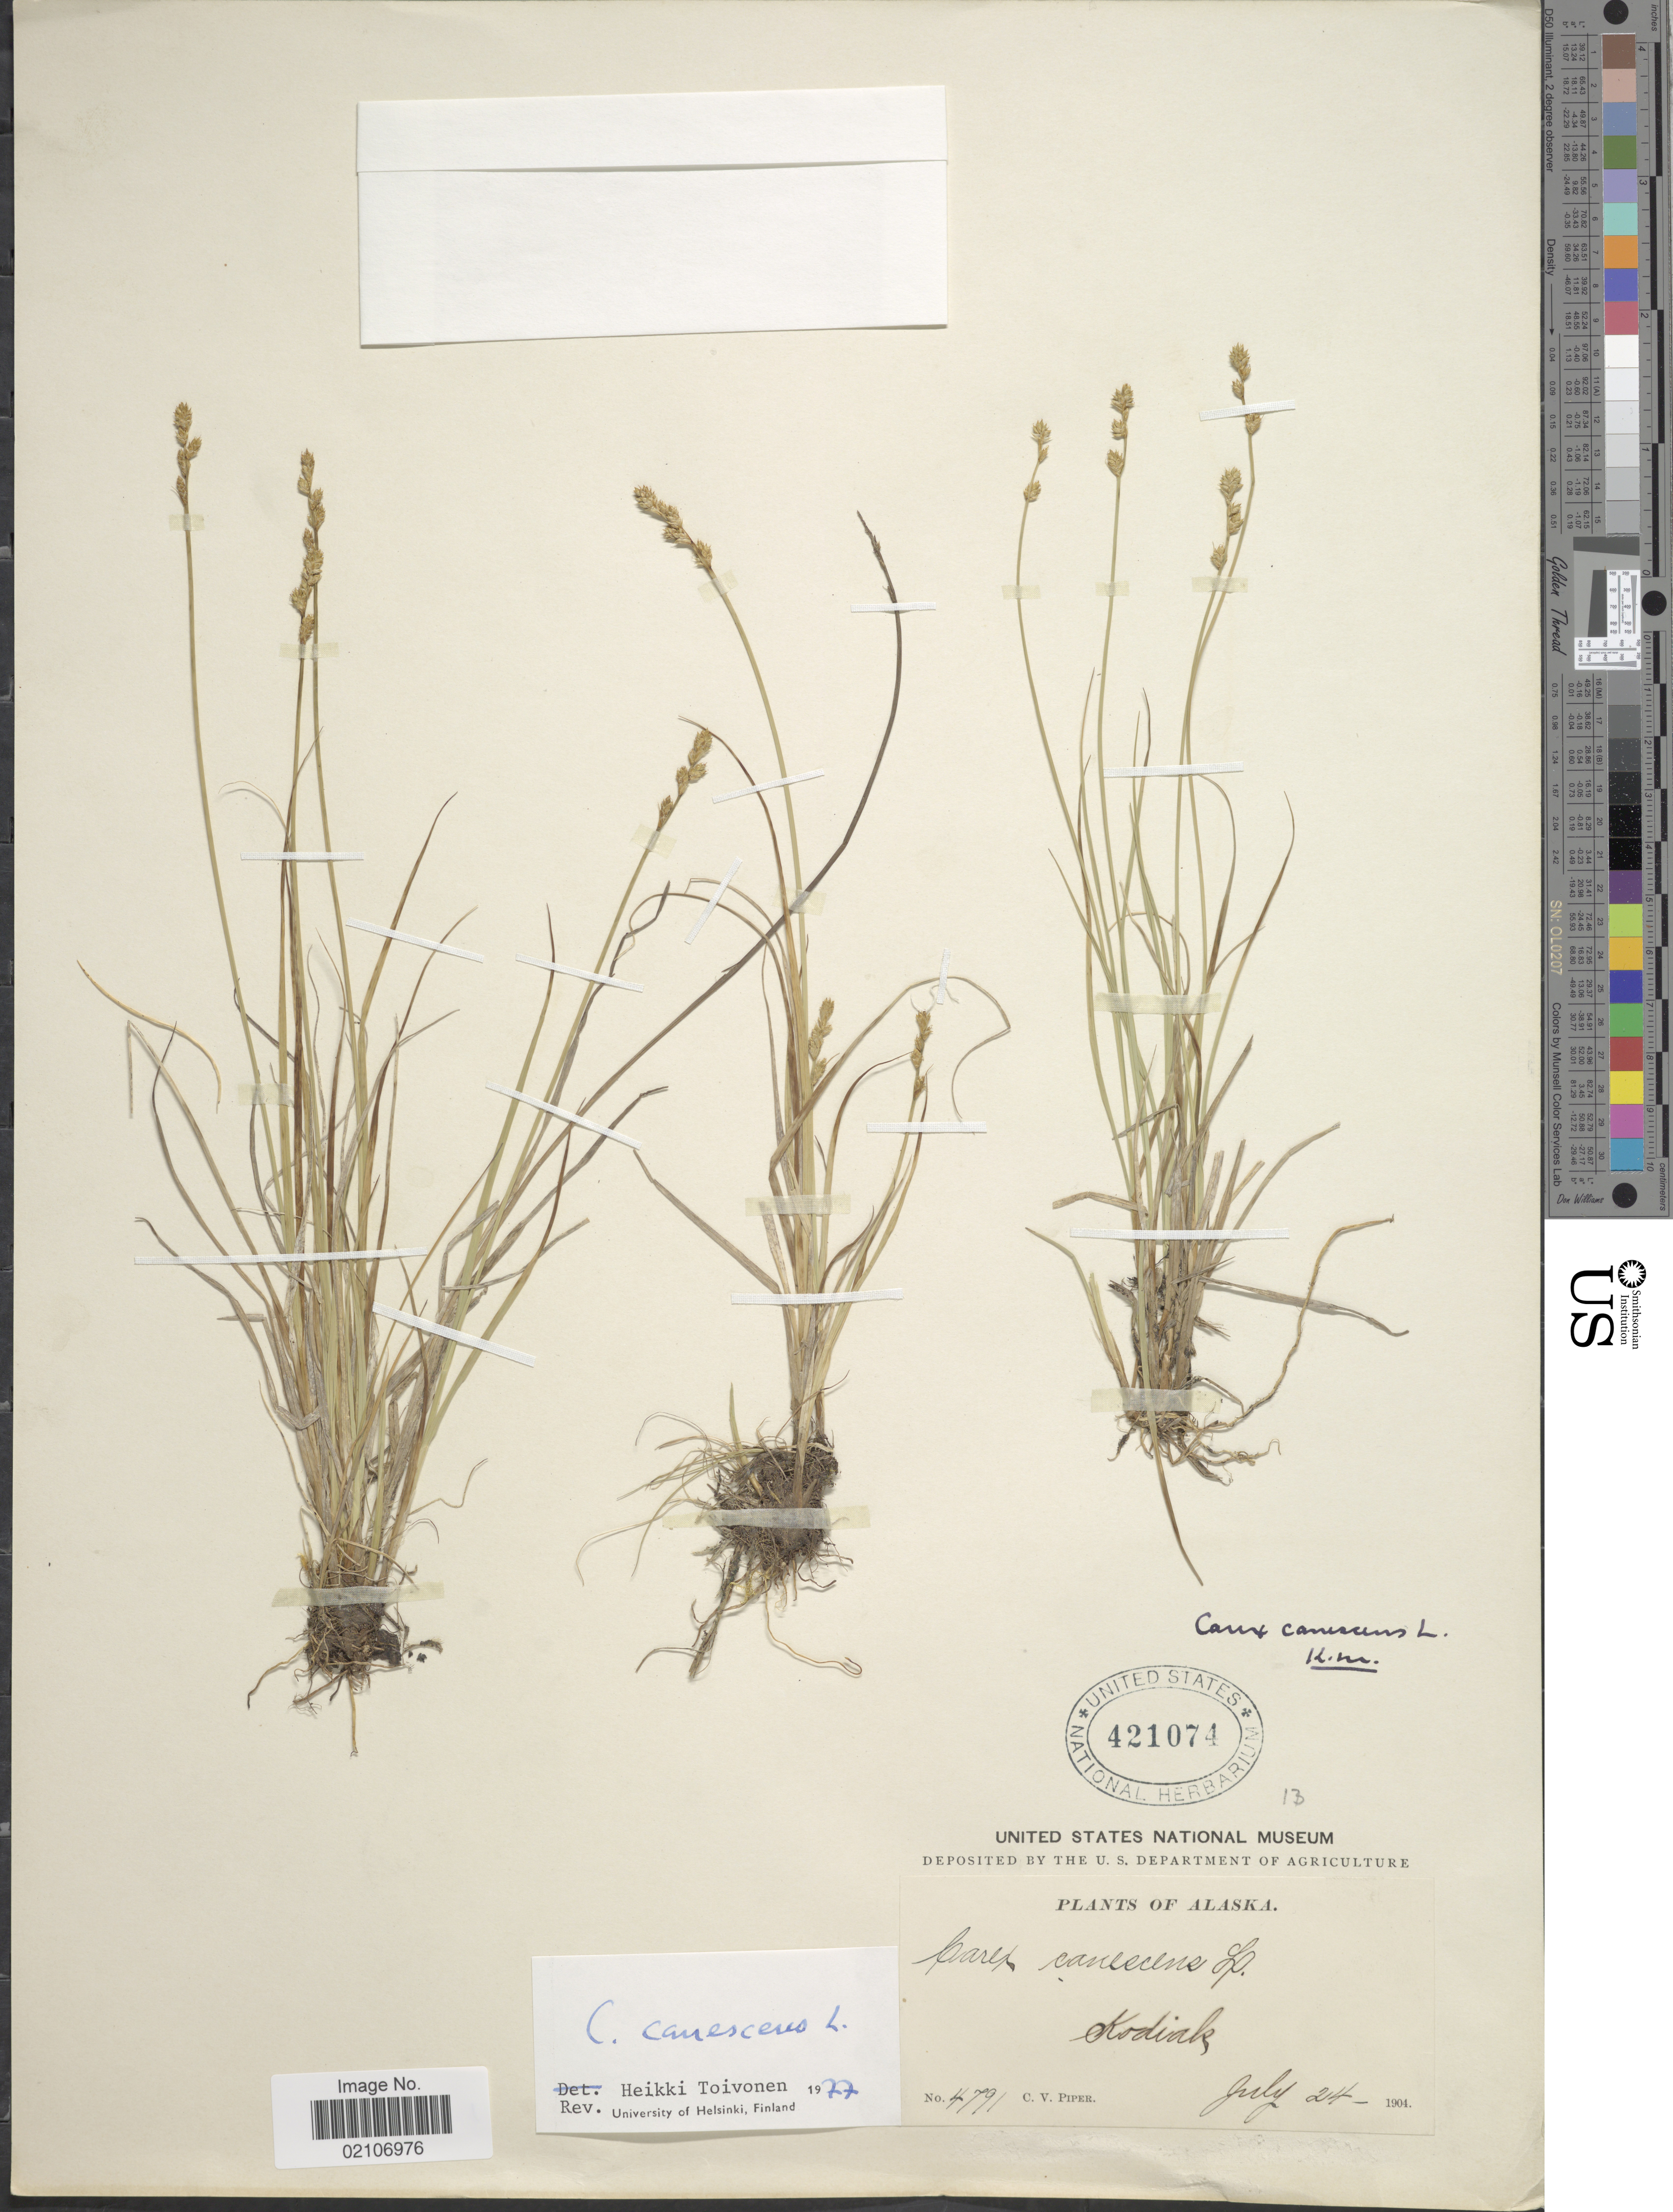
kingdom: Plantae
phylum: Tracheophyta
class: Liliopsida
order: Poales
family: Cyperaceae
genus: Carex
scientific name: Carex canescens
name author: L.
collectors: C. V. Piper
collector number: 4791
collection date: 1904-07-24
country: United States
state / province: Alaska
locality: Kodiak.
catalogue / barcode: US 421074